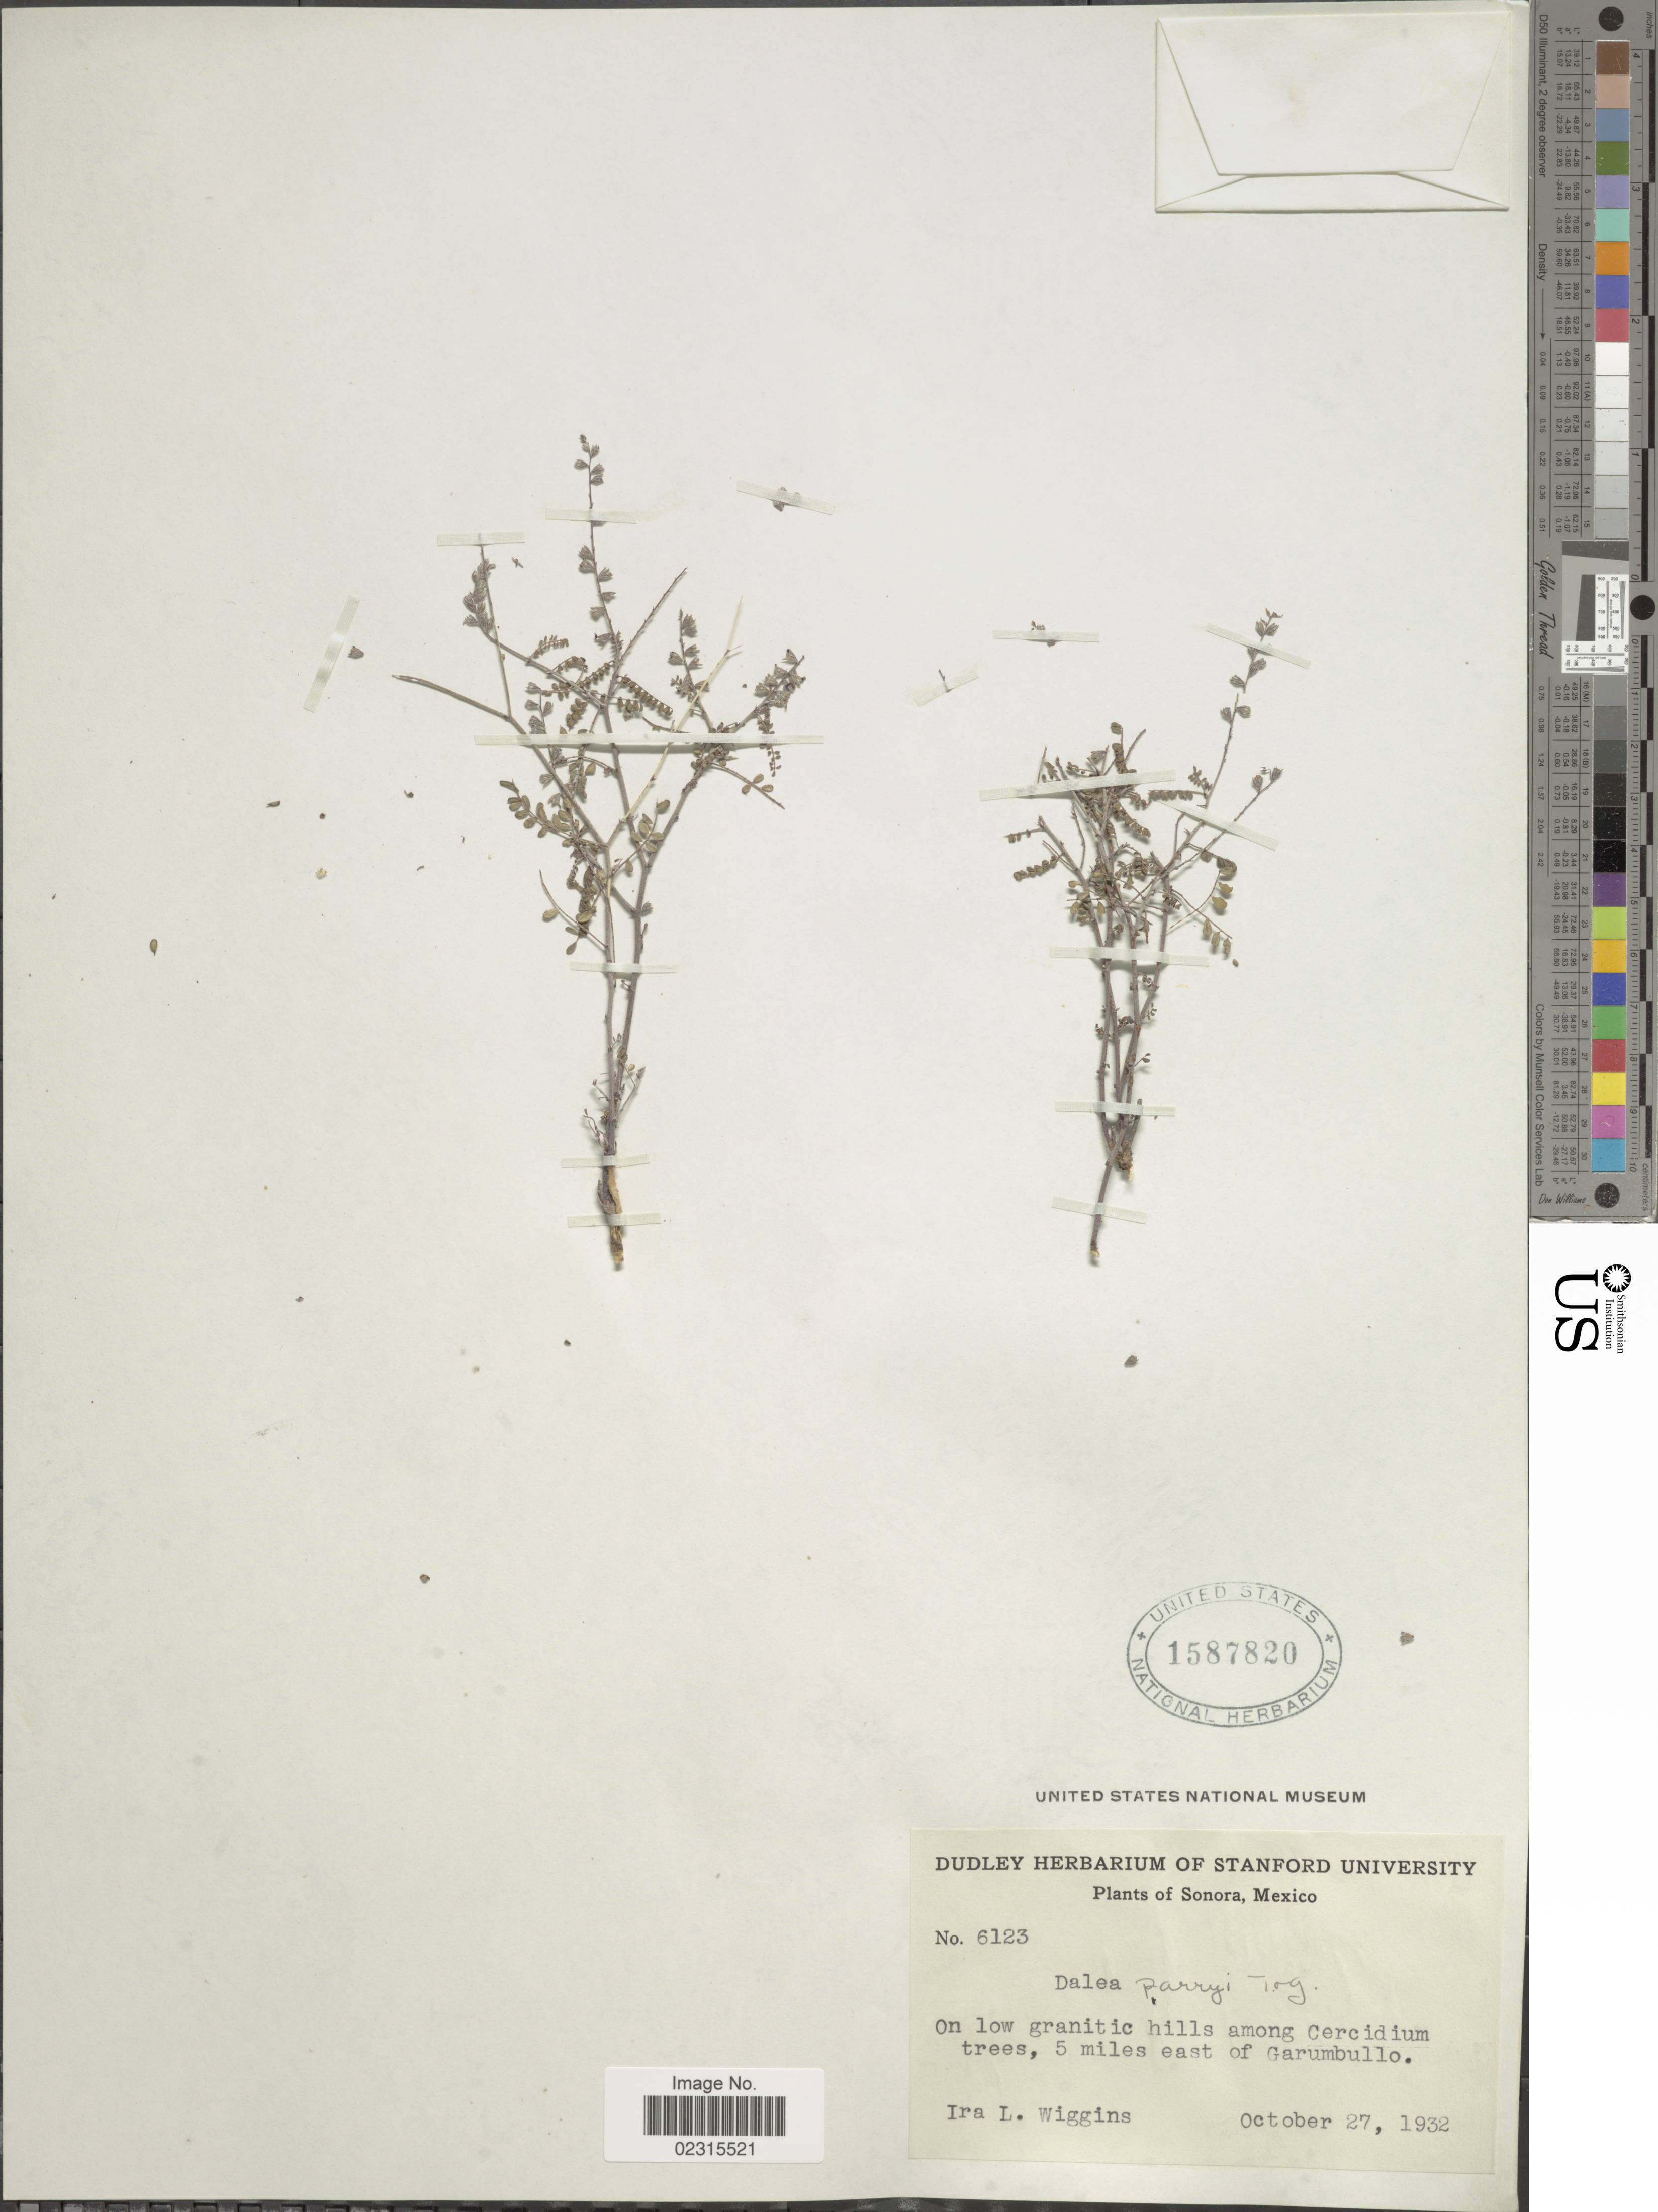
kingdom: Plantae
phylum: Tracheophyta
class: Magnoliopsida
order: Fabales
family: Fabaceae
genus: Marina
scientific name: Marina parryi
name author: (Torr. & A. Gray) Barneby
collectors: I. L. Wiggins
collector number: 6123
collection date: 1932-10-27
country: Mexico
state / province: Sonora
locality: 5 miles east of Garumbullo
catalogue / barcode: US 1587820